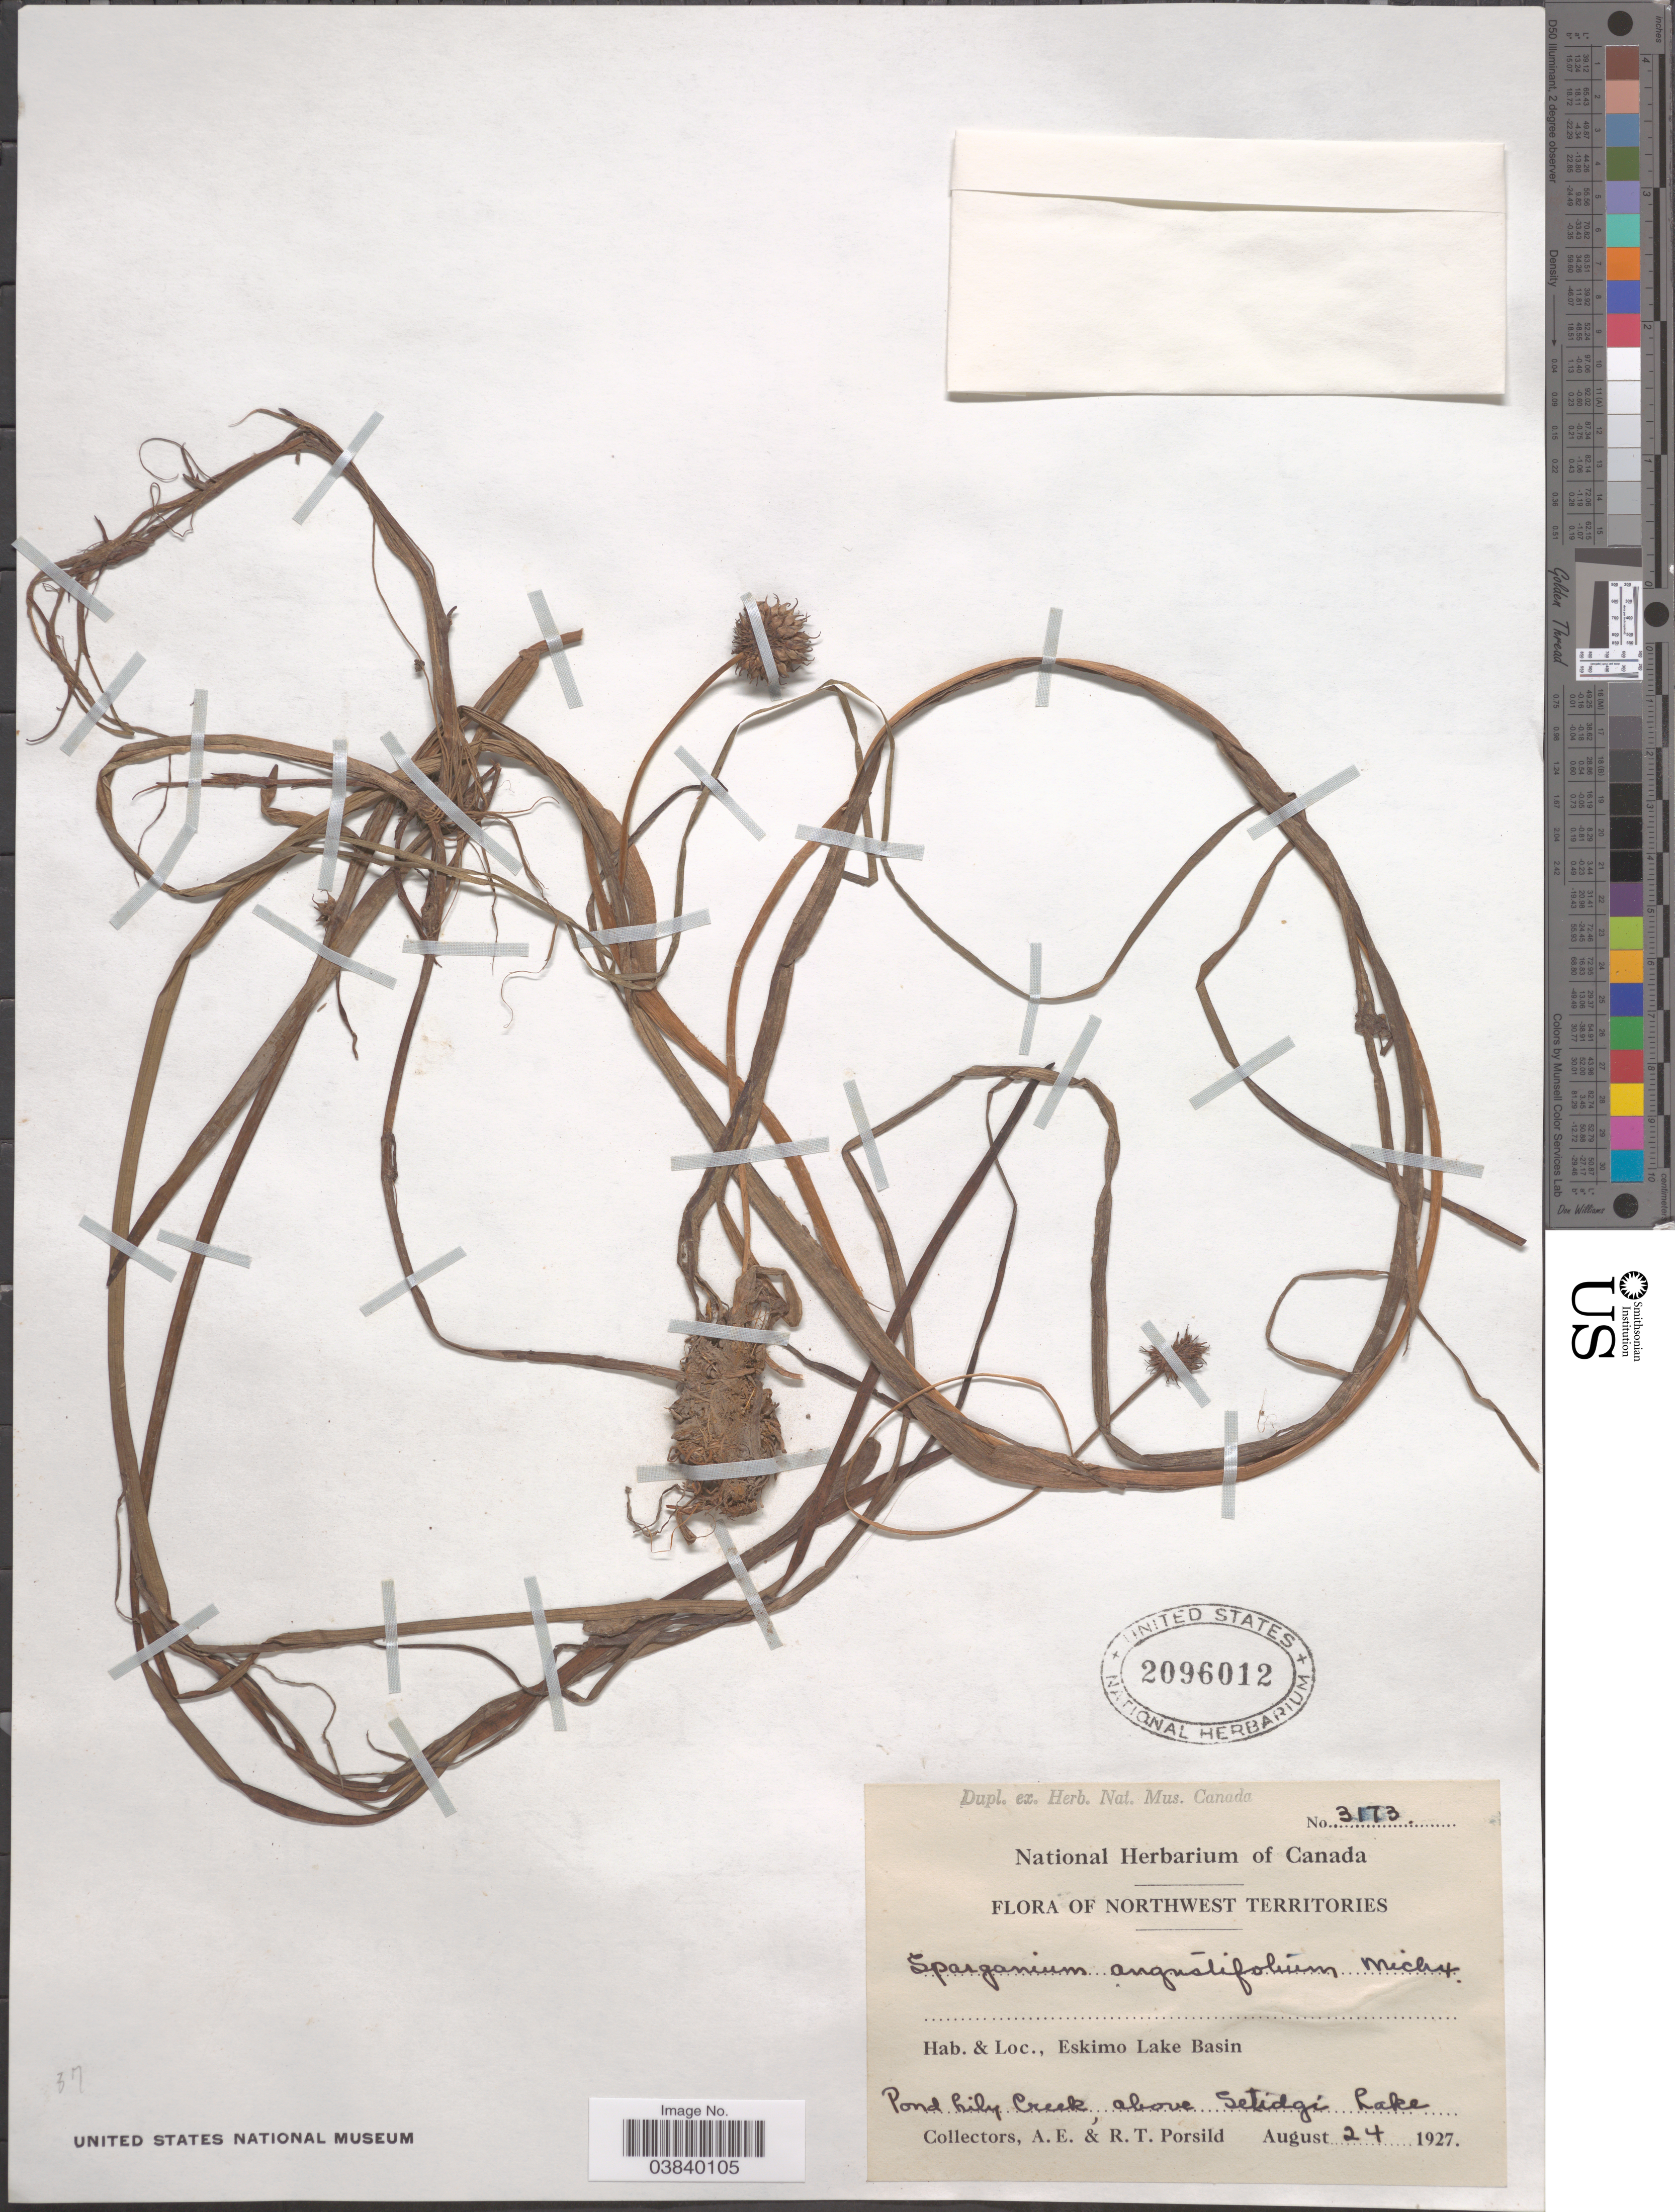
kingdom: Plantae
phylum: Tracheophyta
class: Liliopsida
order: Poales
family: Typhaceae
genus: Sparganium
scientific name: Sparganium angustifolium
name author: Michx.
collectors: A. E. Porsild & R. T. Porsild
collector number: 3173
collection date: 1927-08-24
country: Canada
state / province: Northwest Territories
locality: Eskimo Lake Basin. Pond Lily Creek, above Setidgi Lake.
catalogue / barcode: US 2096012